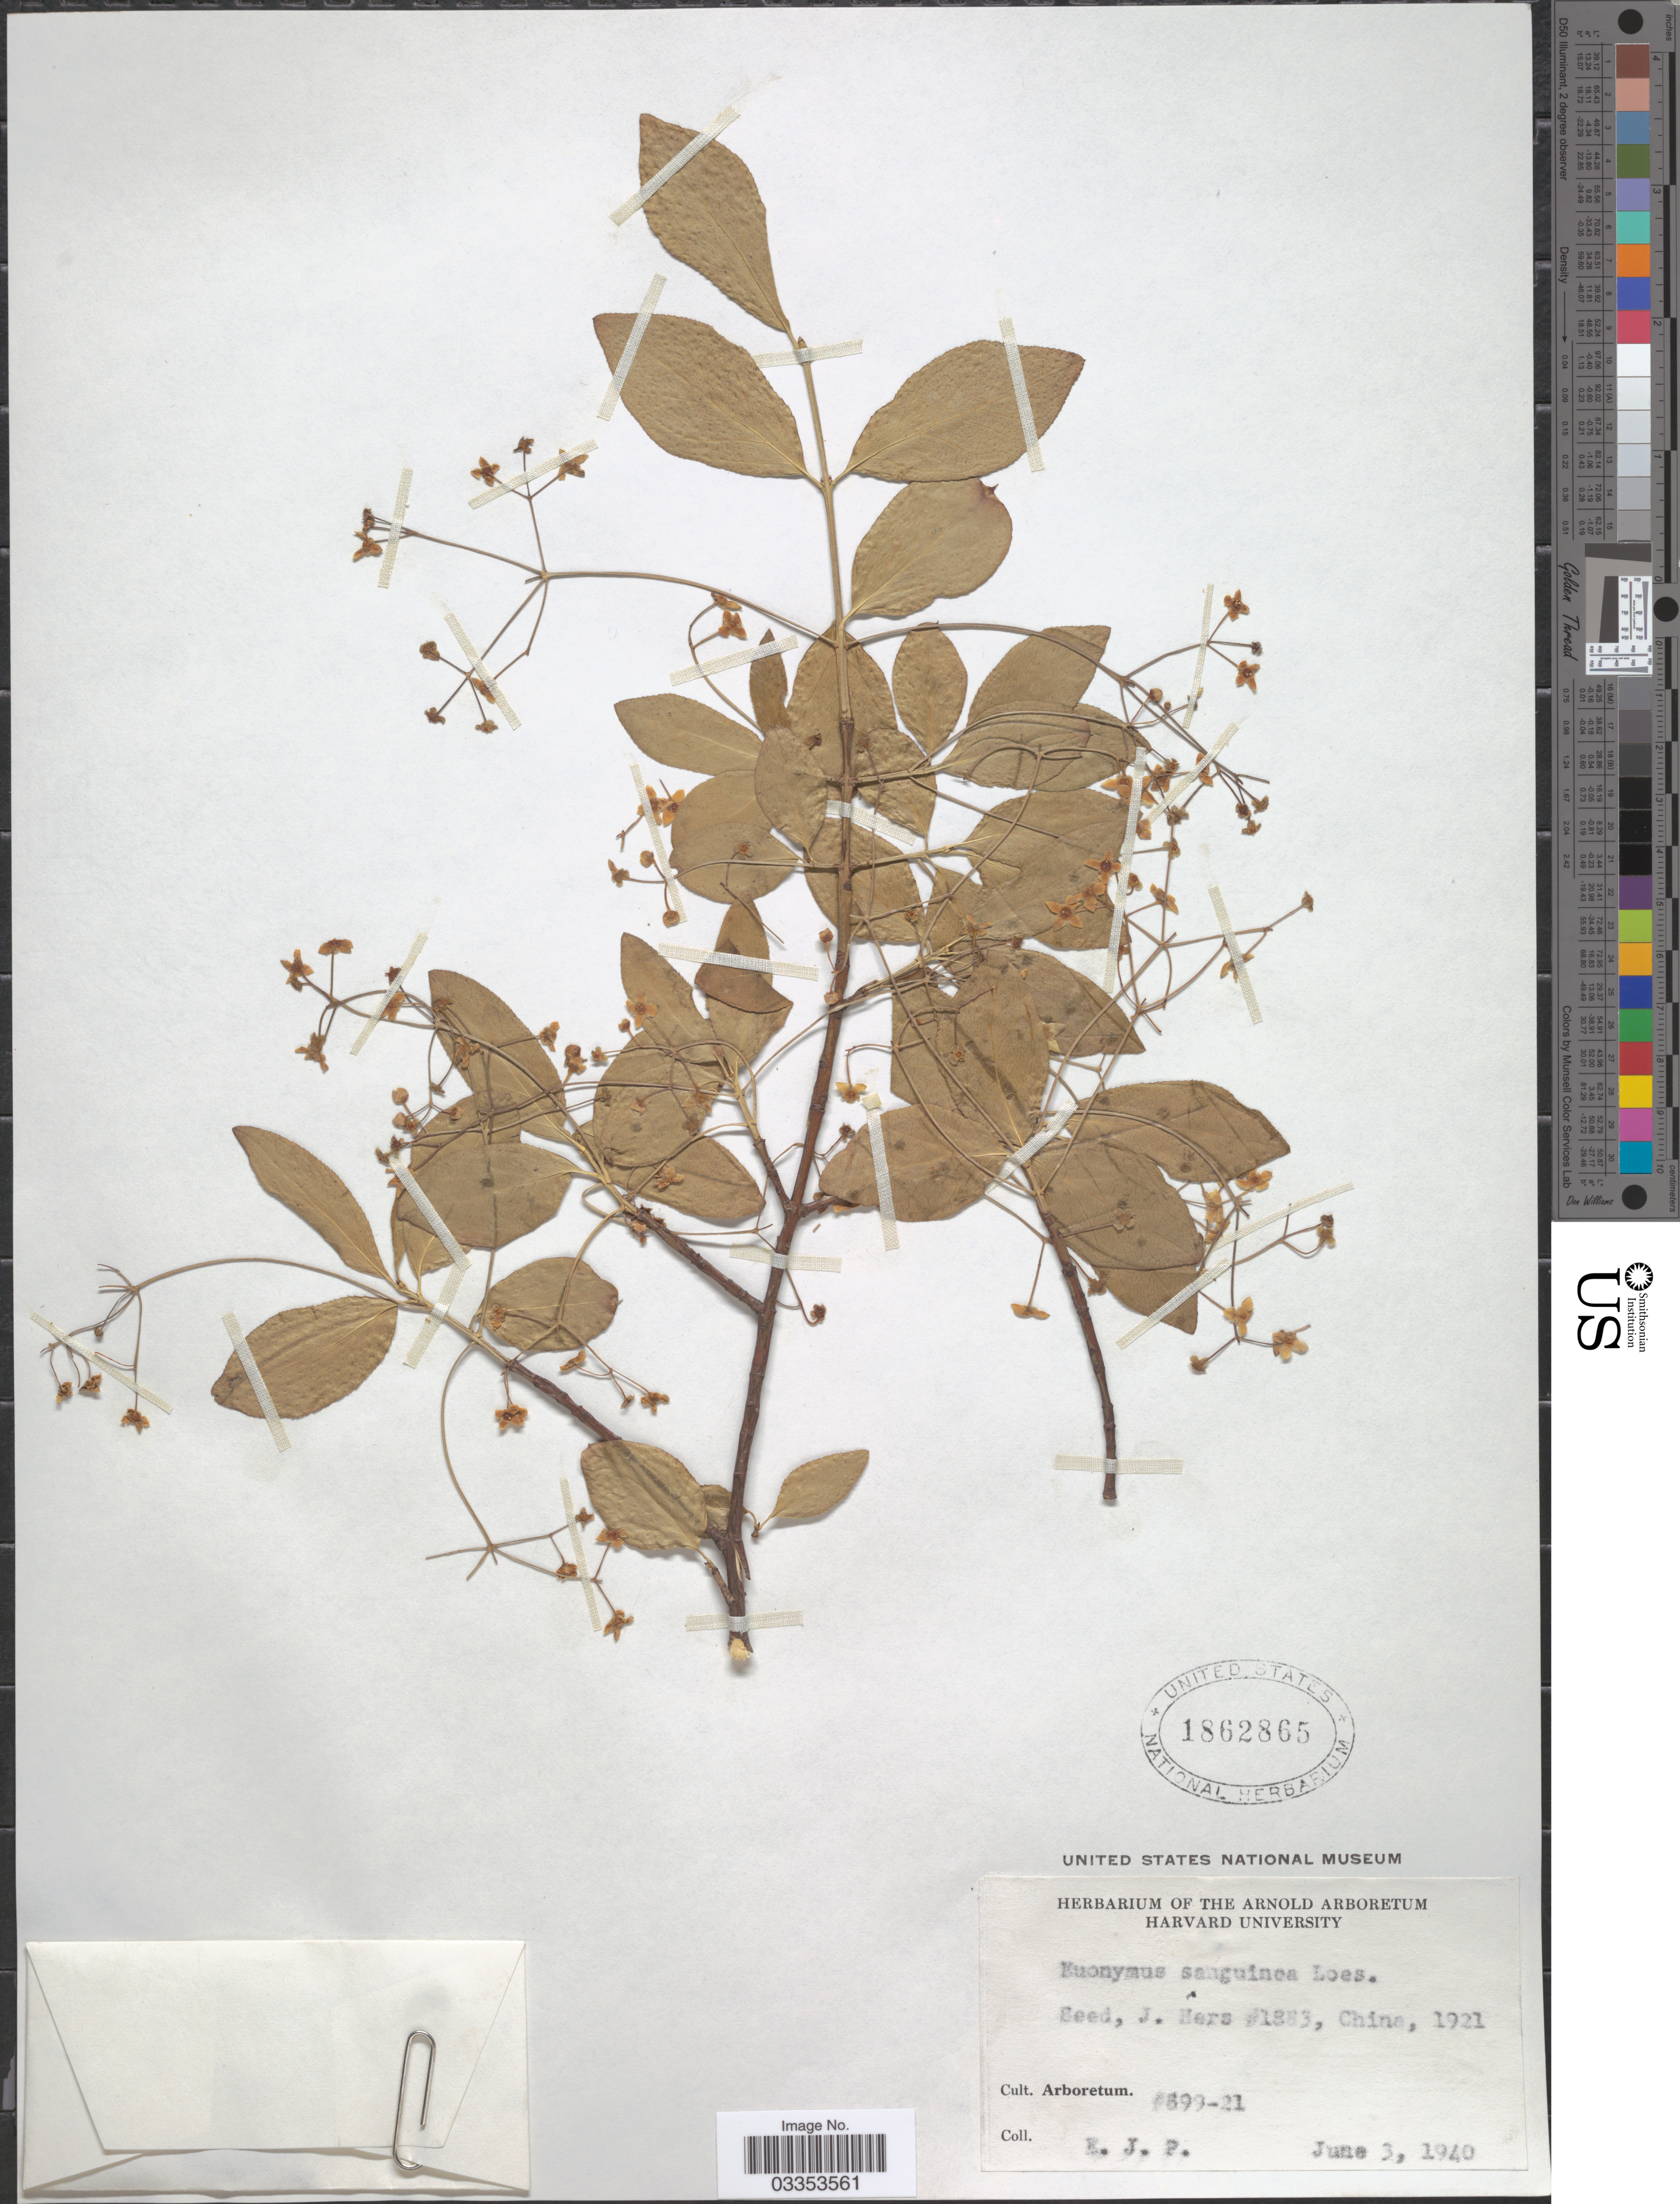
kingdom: Plantae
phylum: Tracheophyta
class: Magnoliopsida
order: Celastrales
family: Celastraceae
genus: Euonymus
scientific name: Euonymus sanguineus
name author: Loes.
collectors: E. J. P.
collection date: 1940-06-03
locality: Cult. Arboretum #899-2 [unsure placement].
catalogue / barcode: US 1862865